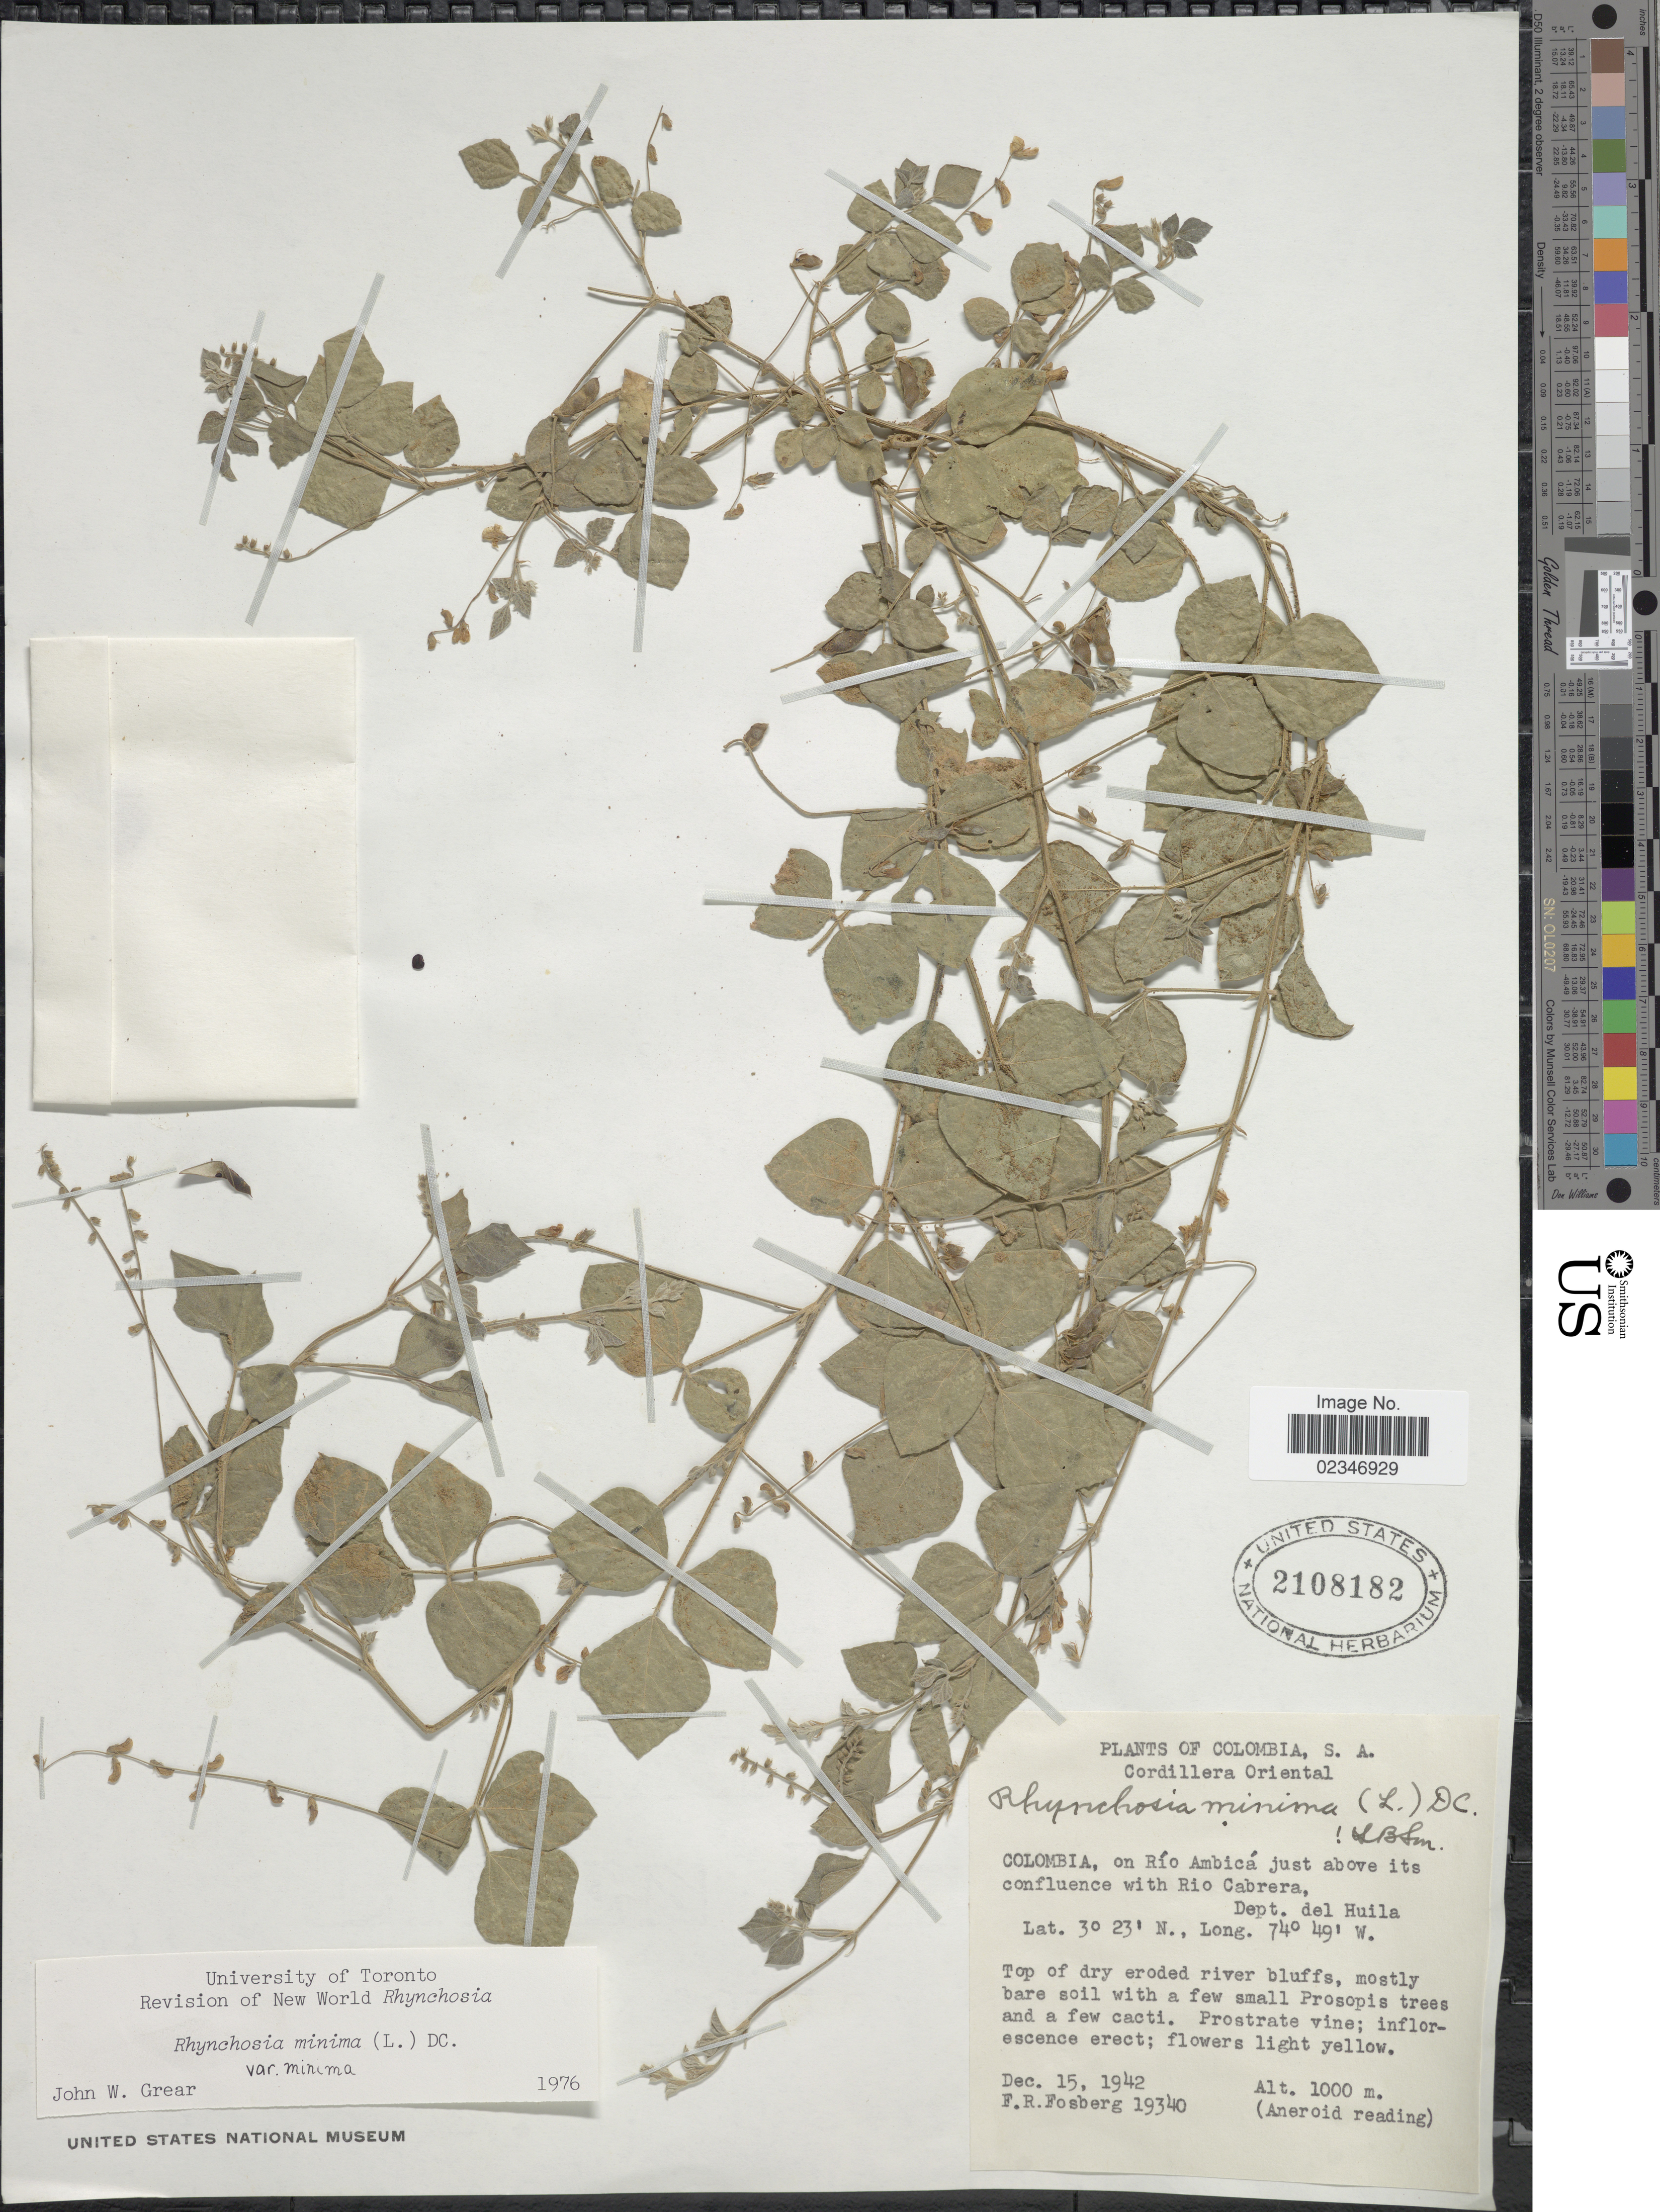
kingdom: Plantae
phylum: Tracheophyta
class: Magnoliopsida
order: Fabales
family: Fabaceae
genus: Rhynchosia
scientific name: Rhynchosia minima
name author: (L.) DC.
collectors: F. R. Fosberg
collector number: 19340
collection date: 1942-12-15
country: Colombia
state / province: Huila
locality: Cordillera Oriental, on Rio Ambica just above its confluence with Rio Cabrera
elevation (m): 1000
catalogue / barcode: US 2108182